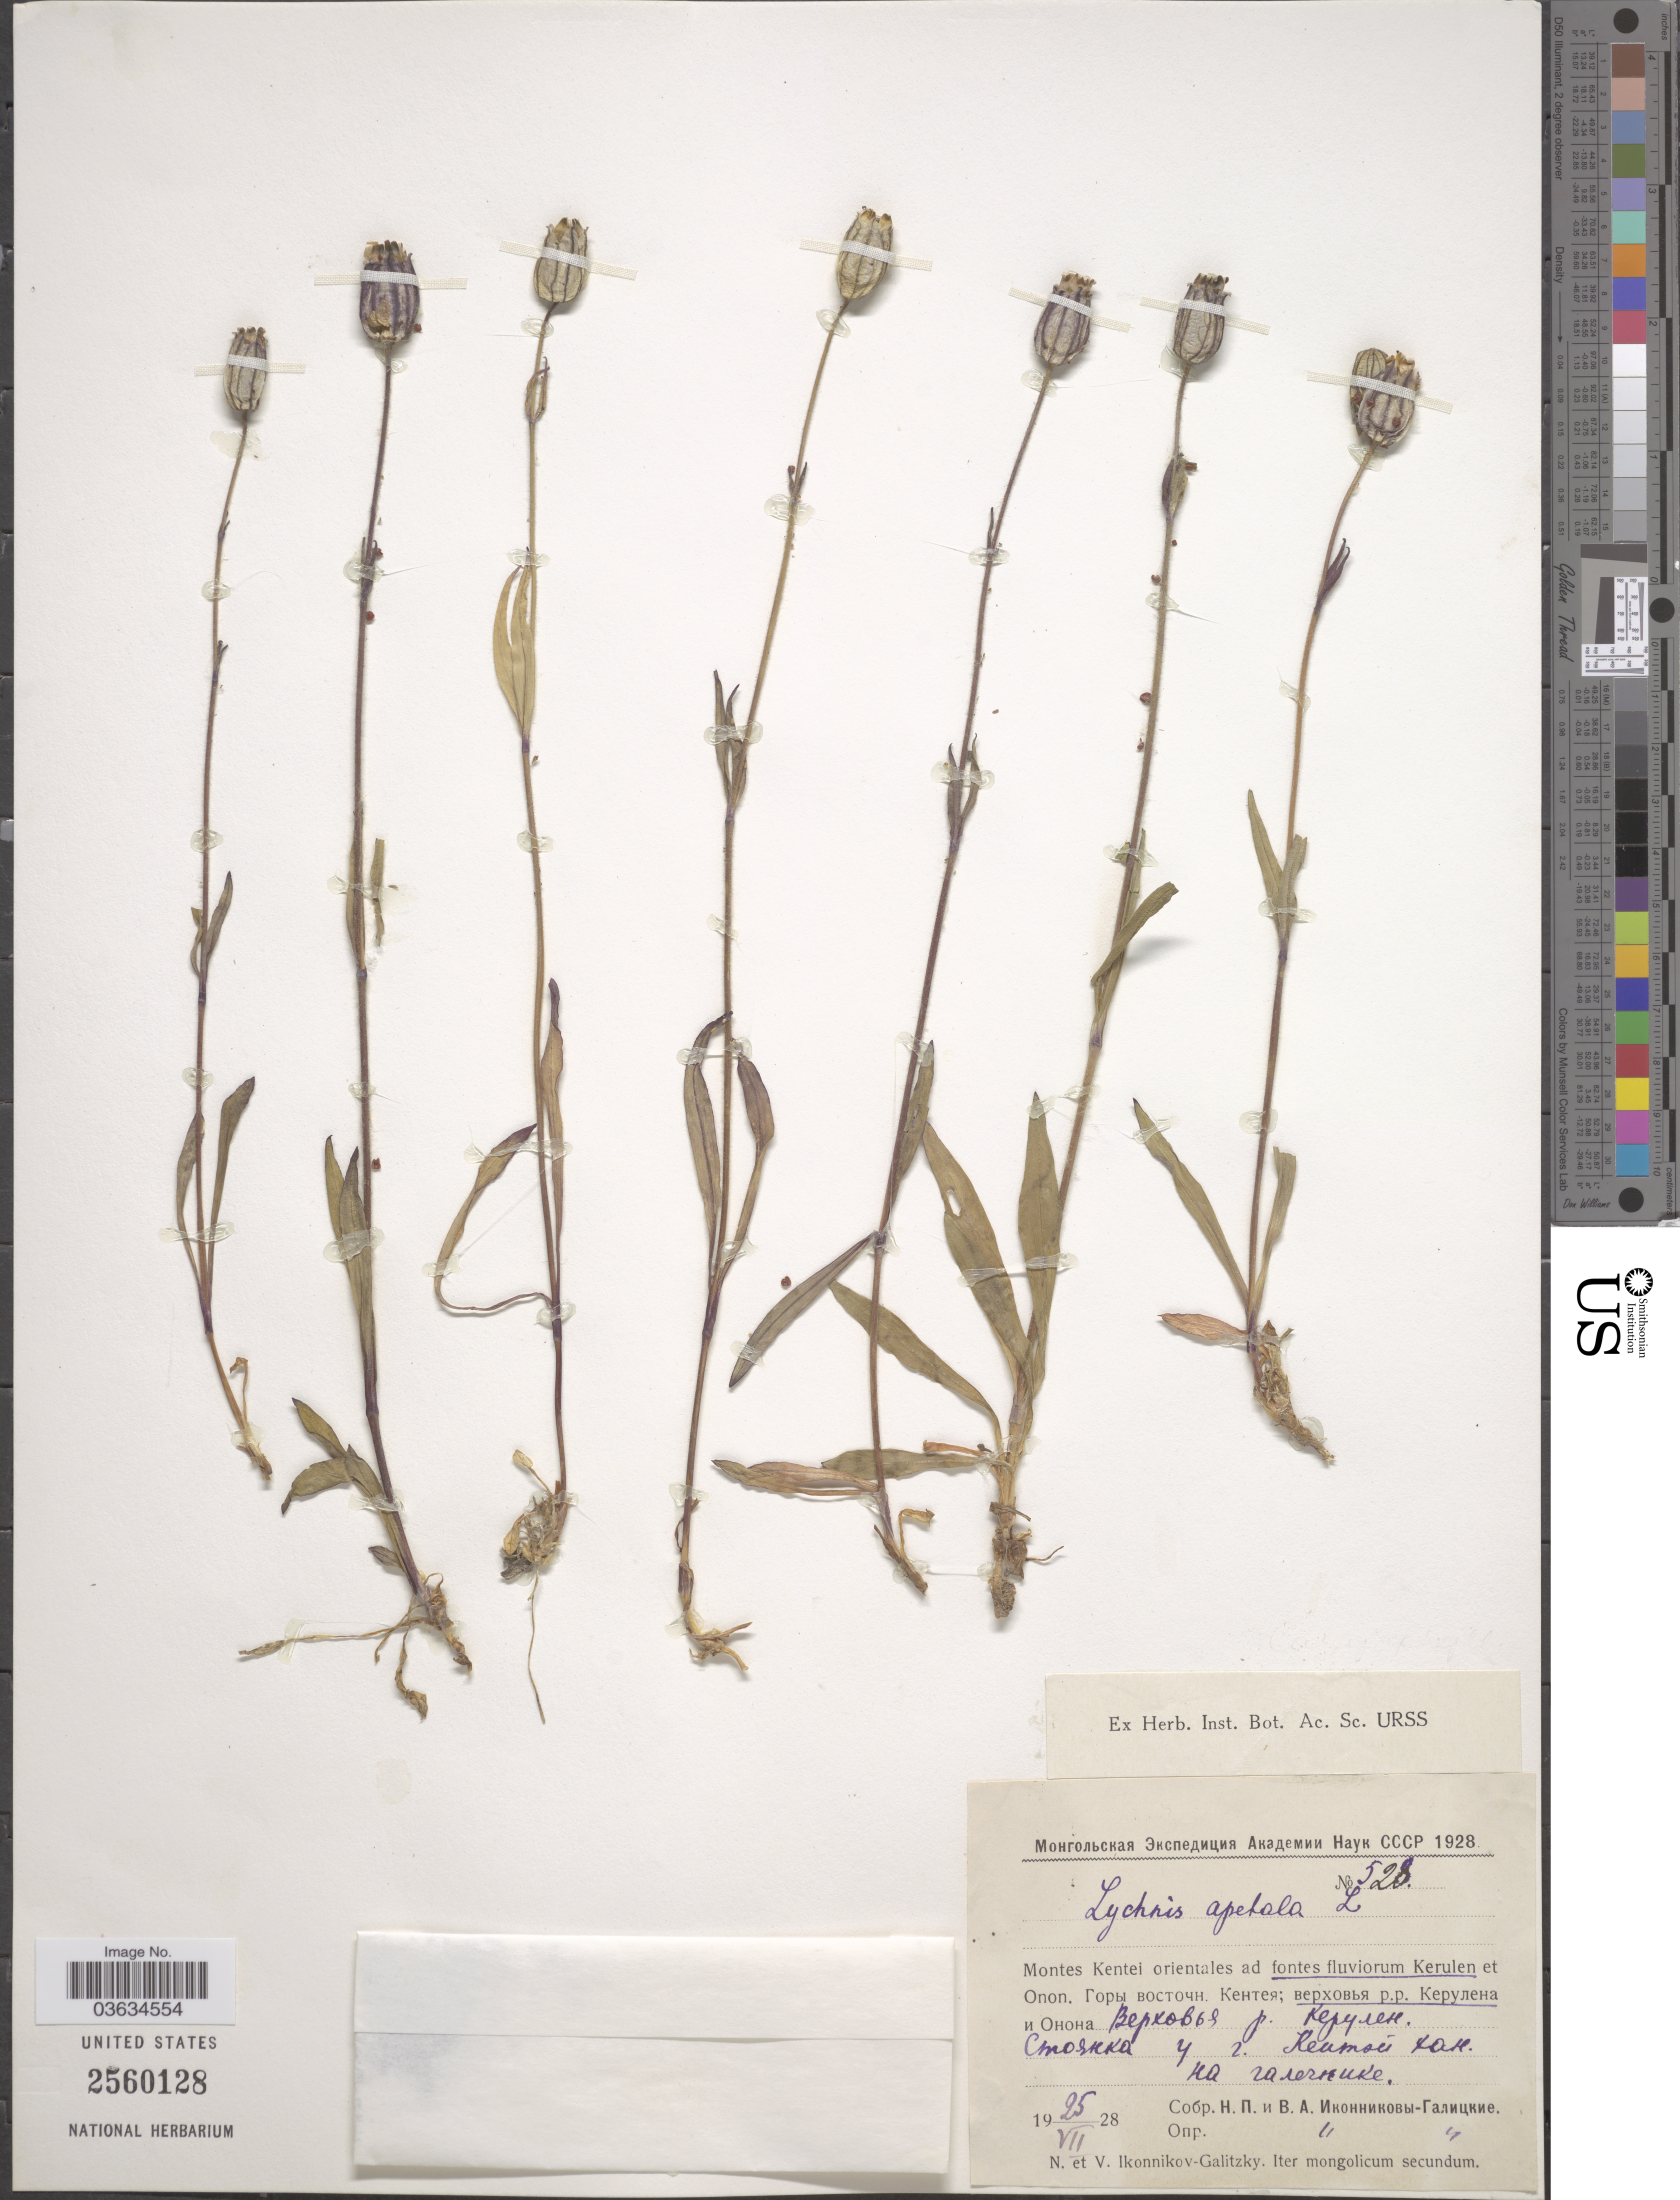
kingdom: Plantae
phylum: Tracheophyta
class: Magnoliopsida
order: Caryophyllales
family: Caryophyllaceae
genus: Silene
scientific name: Silene uralensis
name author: (Rupr.) Bocquet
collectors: N. Ikkonikov-Galizky & V. Ikonnikov-Galitzky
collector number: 528*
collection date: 1928-07-25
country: Mongolia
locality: Montes Kentei orientales ad fontes fluviorum Kerulen et Onon. X.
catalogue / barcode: US 2560128